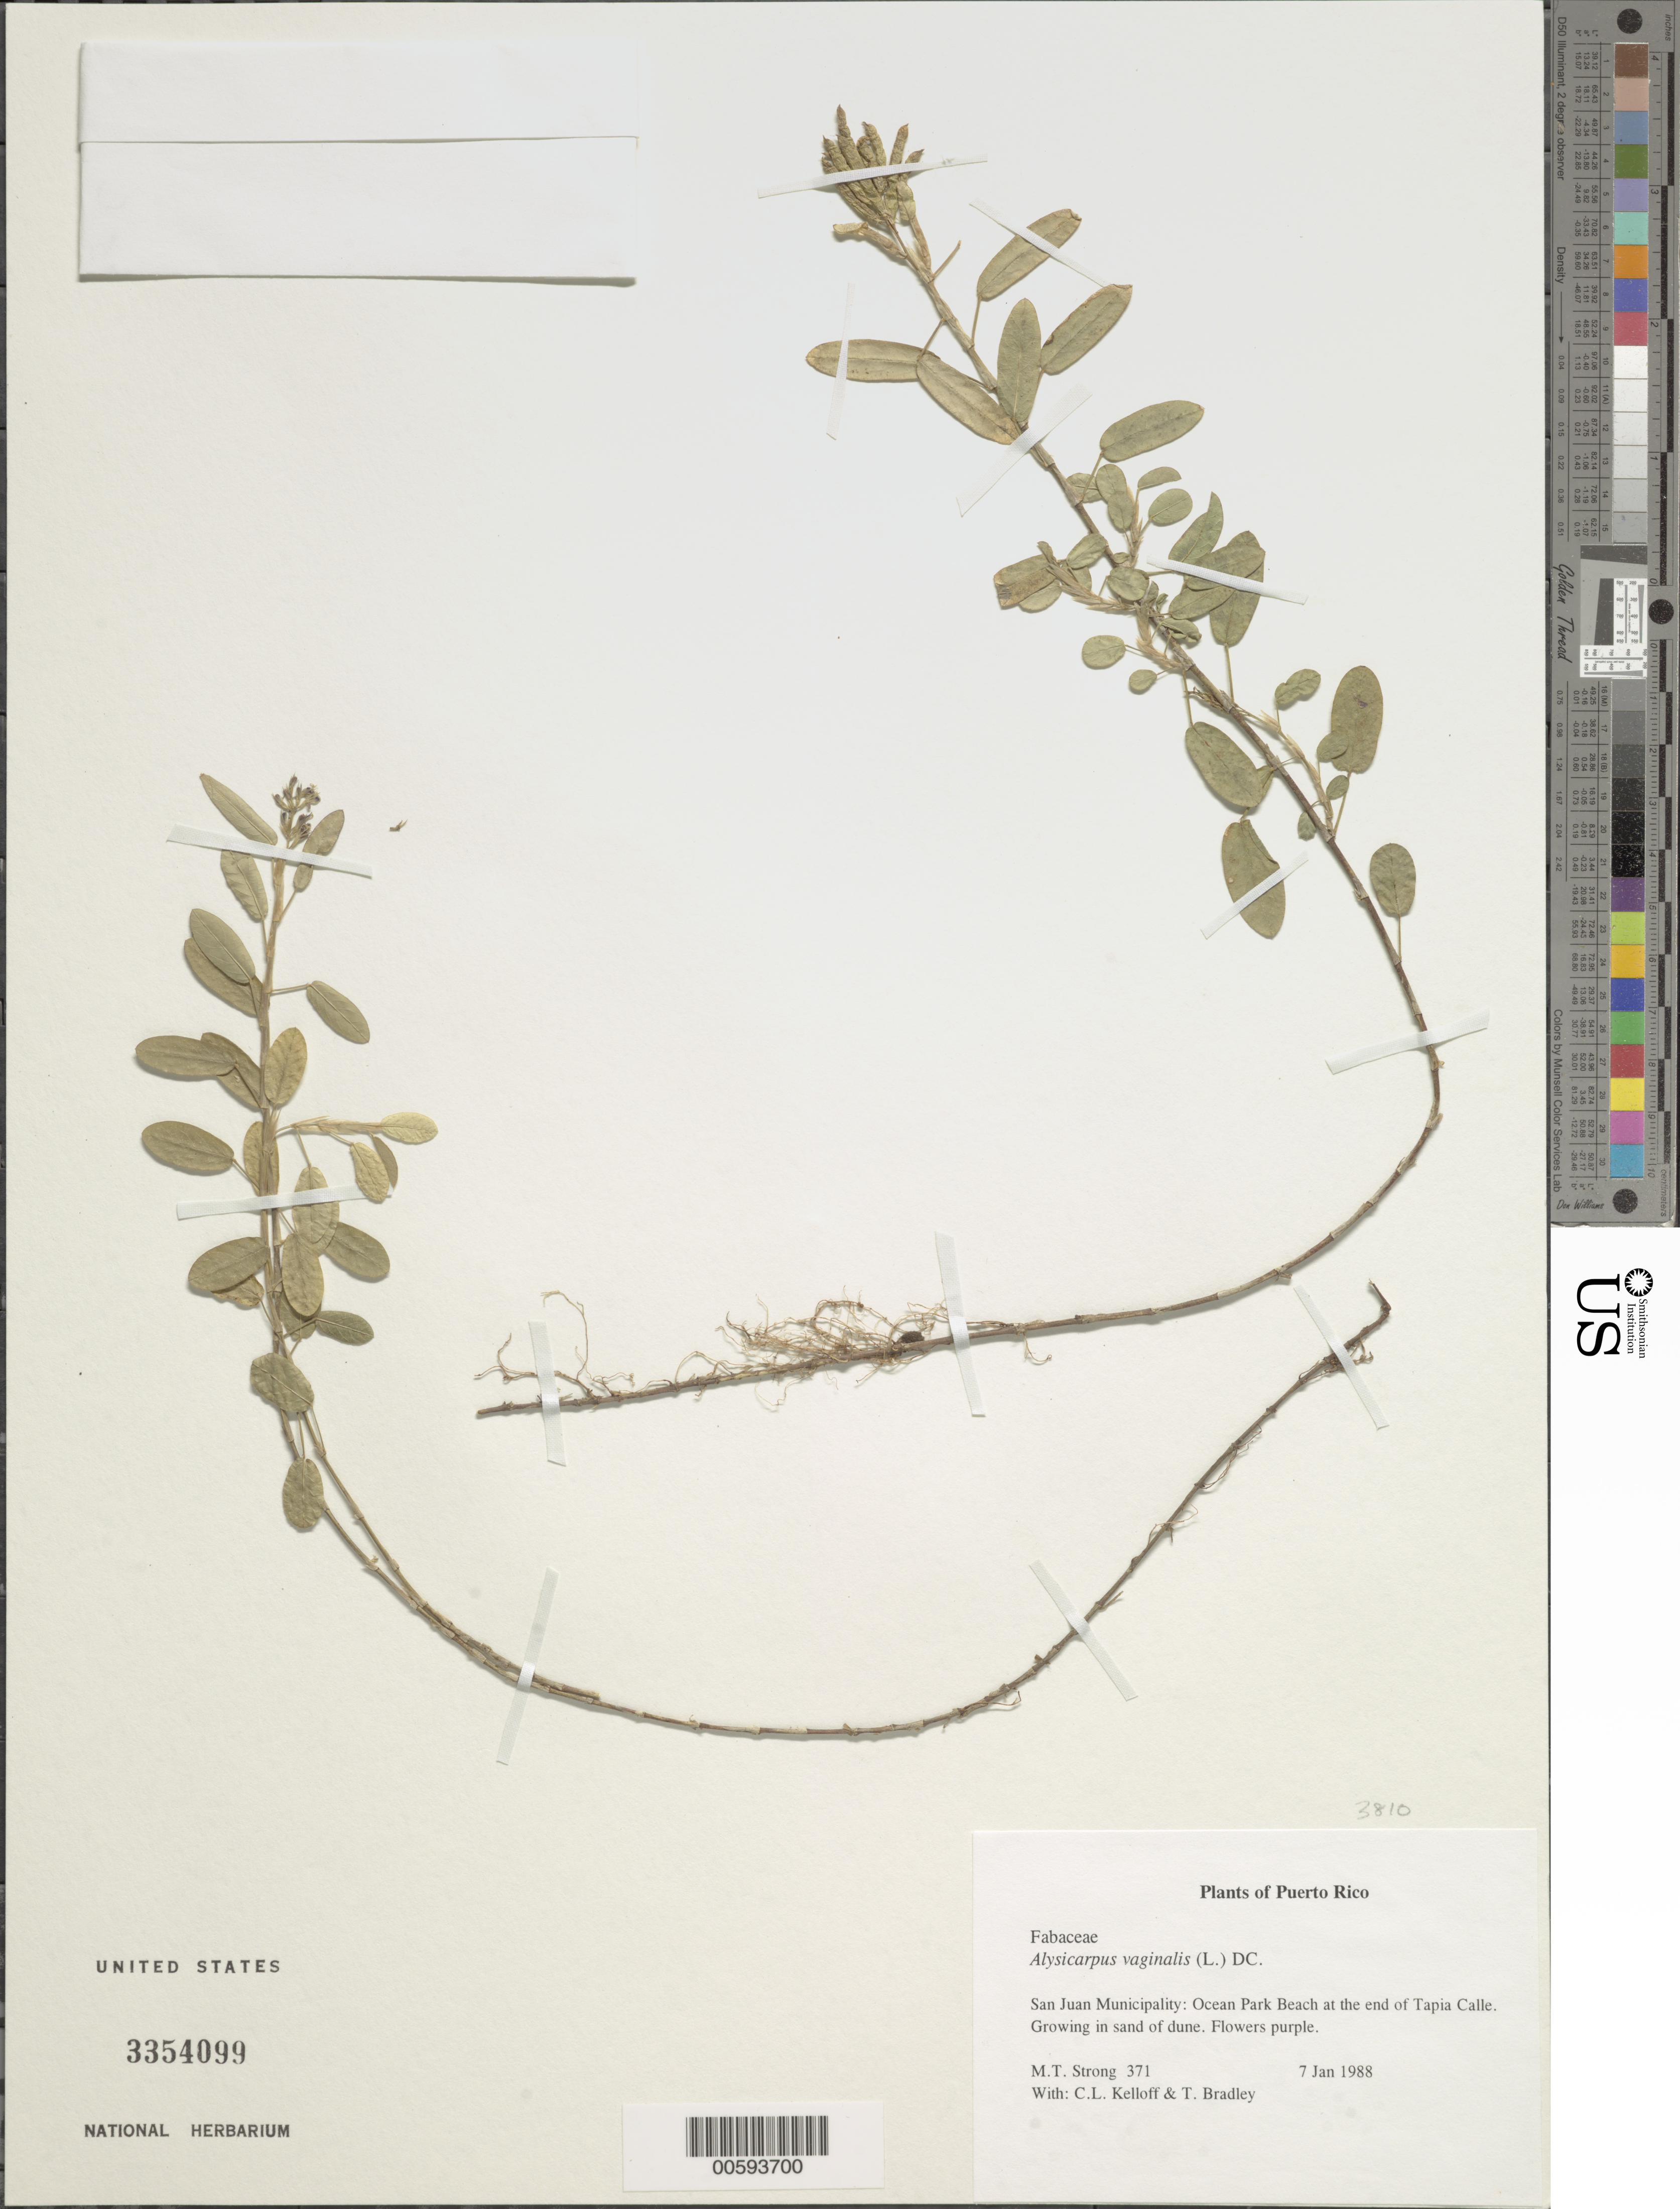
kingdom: Plantae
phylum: Tracheophyta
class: Magnoliopsida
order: Fabales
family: Fabaceae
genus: Alysicarpus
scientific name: Alysicarpus vaginalis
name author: (L.) DC.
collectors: M. T. Strong, C. L. Kelloff & T. Bradley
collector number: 371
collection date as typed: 07 Jan 1988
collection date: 1988-01-07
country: Puerto Rico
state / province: San Juan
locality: San Juan Municipality: Ocean Park Beach at the end of Tapia Calle.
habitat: Growing in sand of dune.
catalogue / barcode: US 3354099